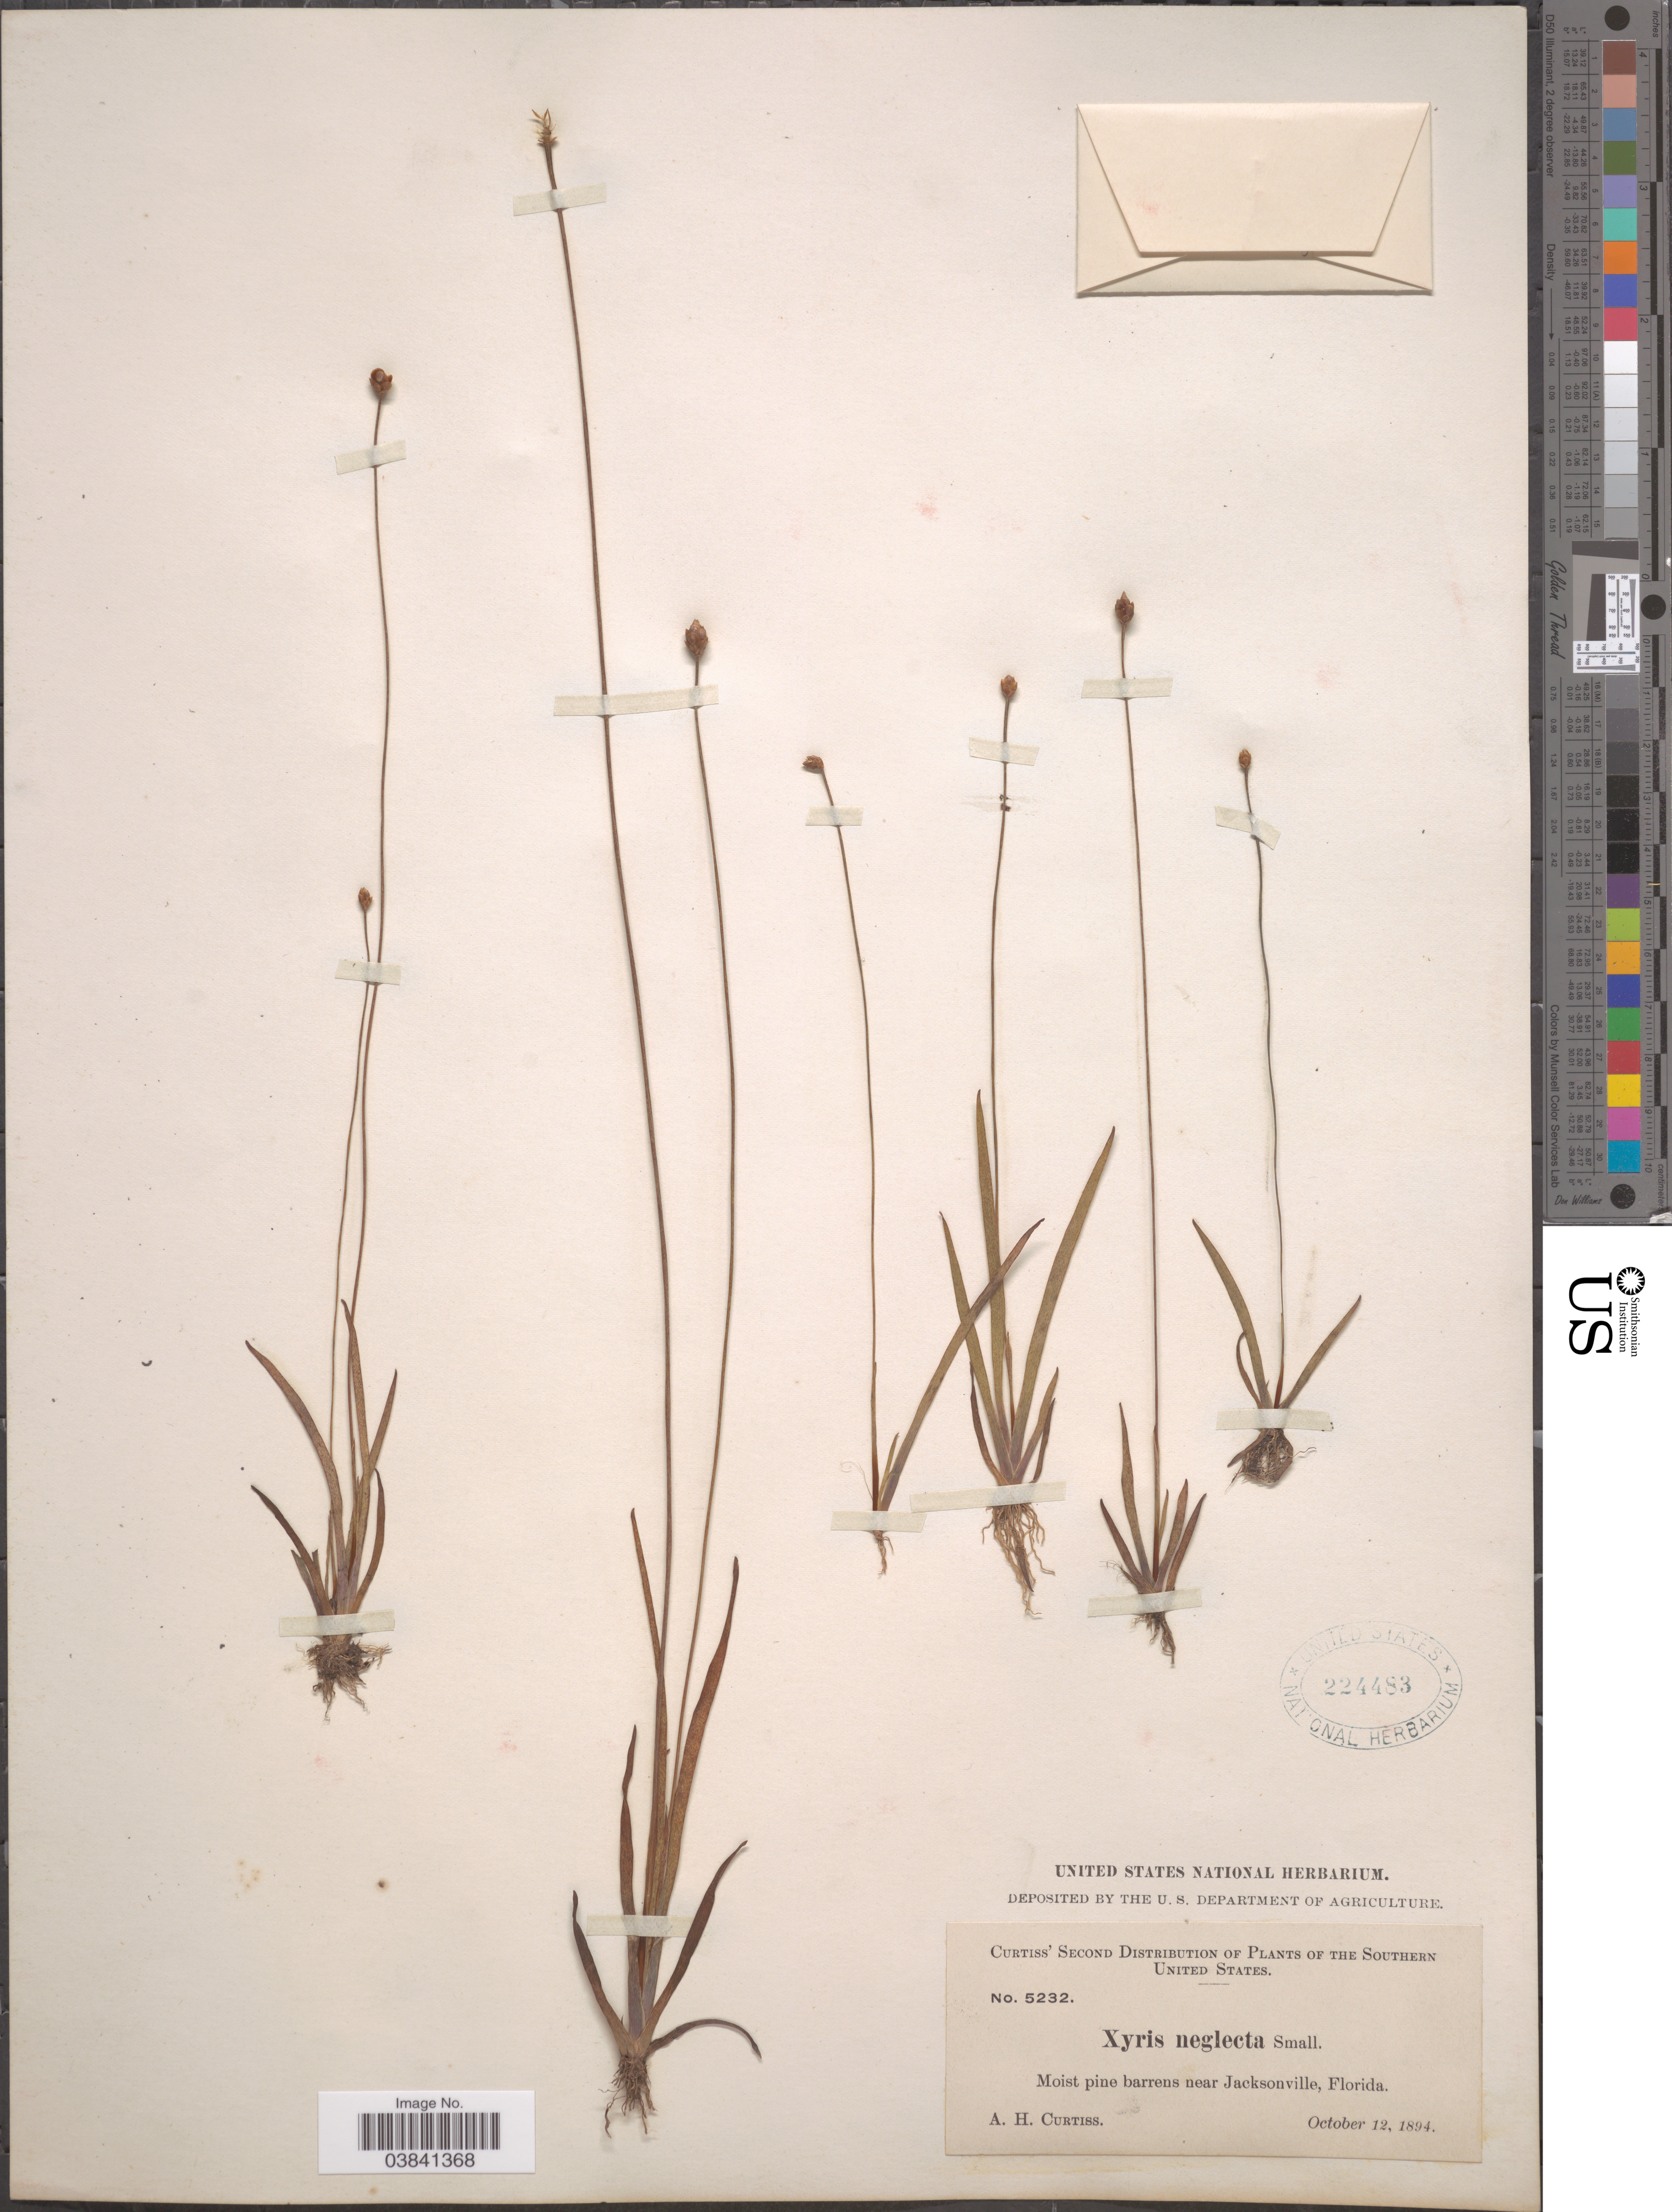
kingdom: Plantae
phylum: Tracheophyta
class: Liliopsida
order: Poales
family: Xyridaceae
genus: Xyris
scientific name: Xyris difformis var. curtissii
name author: (Malme) Kral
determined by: Kral, Robert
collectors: A. H. Curtiss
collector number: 5232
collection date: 1894-10-12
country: United States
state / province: Florida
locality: Southern United States. Near Jacksonville.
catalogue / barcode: US 224483